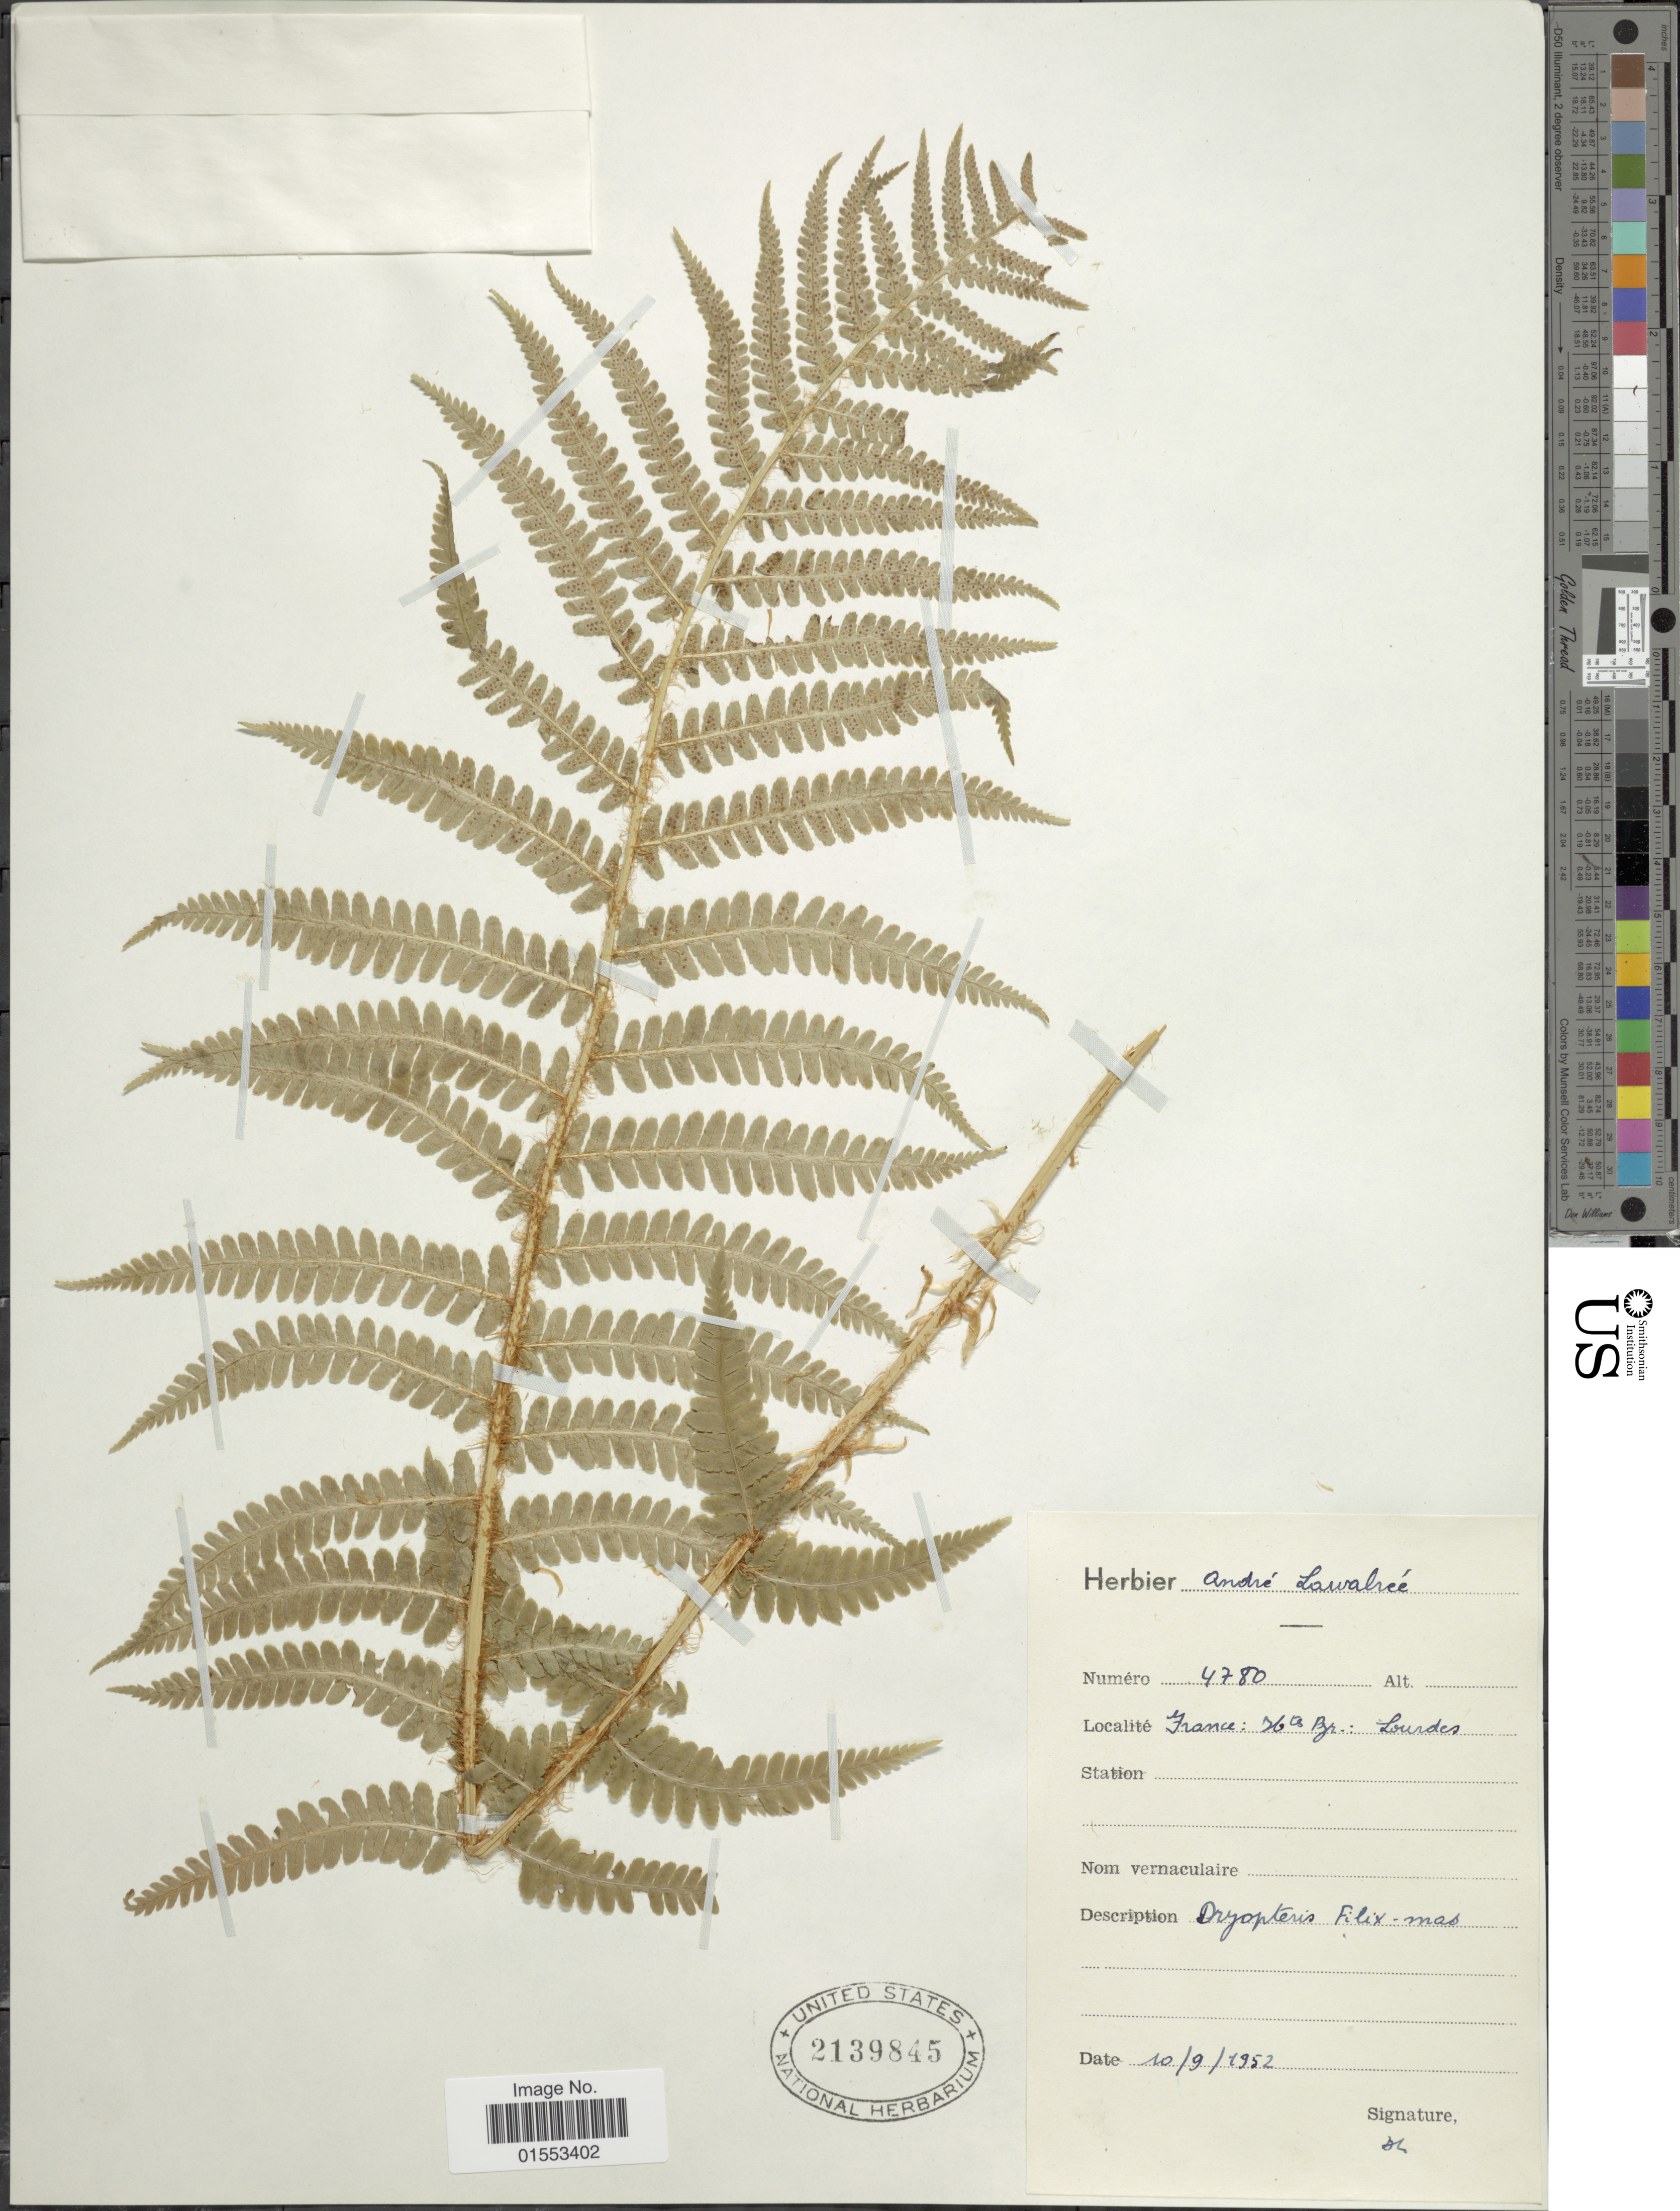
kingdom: Plantae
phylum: Tracheophyta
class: Polypodiopsida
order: Polypodiales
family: Dryopteridaceae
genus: Dryopteris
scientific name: Dryopteris filix-mas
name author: (L.) Schott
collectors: A. G. Lawalrée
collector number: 4780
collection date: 1952-09-10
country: France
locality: France: Hte Pyr.: Lourdes.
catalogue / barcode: US 2139845